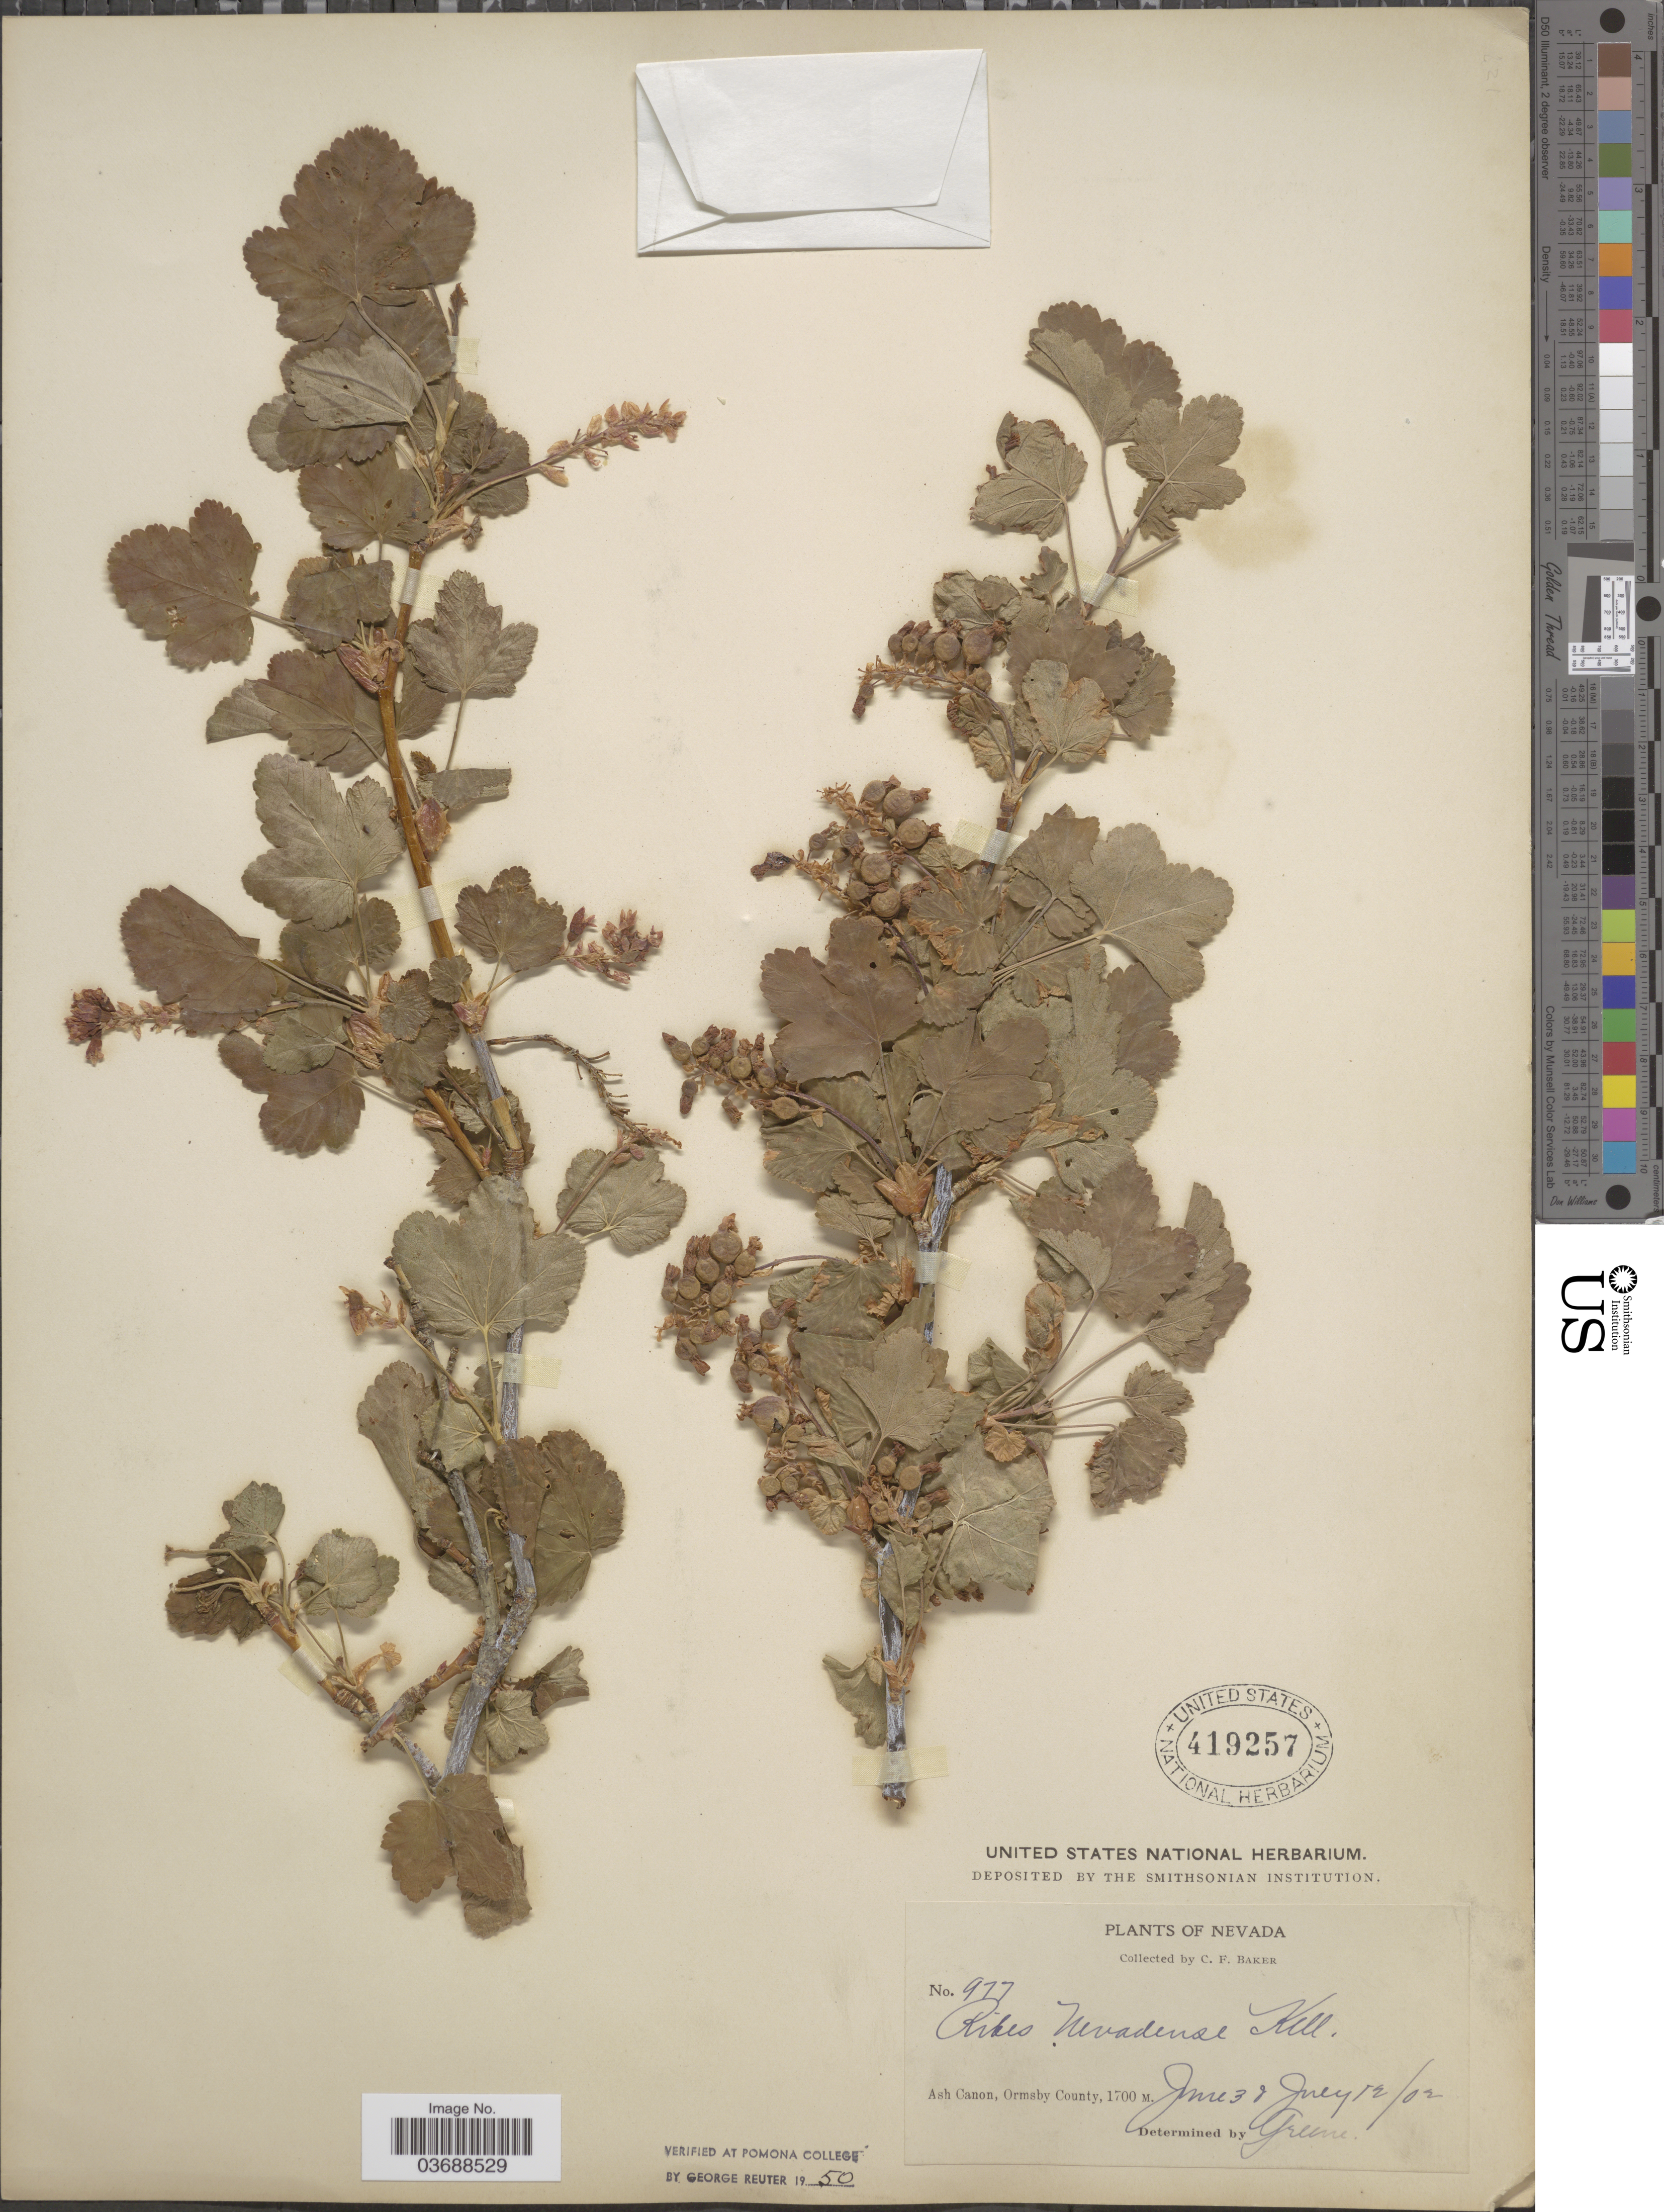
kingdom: Plantae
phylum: Tracheophyta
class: Magnoliopsida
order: Saxifragales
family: Grossulariaceae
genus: Ribes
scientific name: Ribes nevadense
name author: Kellogg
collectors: C. F. Baker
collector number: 977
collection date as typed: Transcribed d/m/y: 3/6/2 to 12/7/2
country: United States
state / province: Nevada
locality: Ash Canon, Ormsby County.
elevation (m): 1700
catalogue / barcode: US 419257